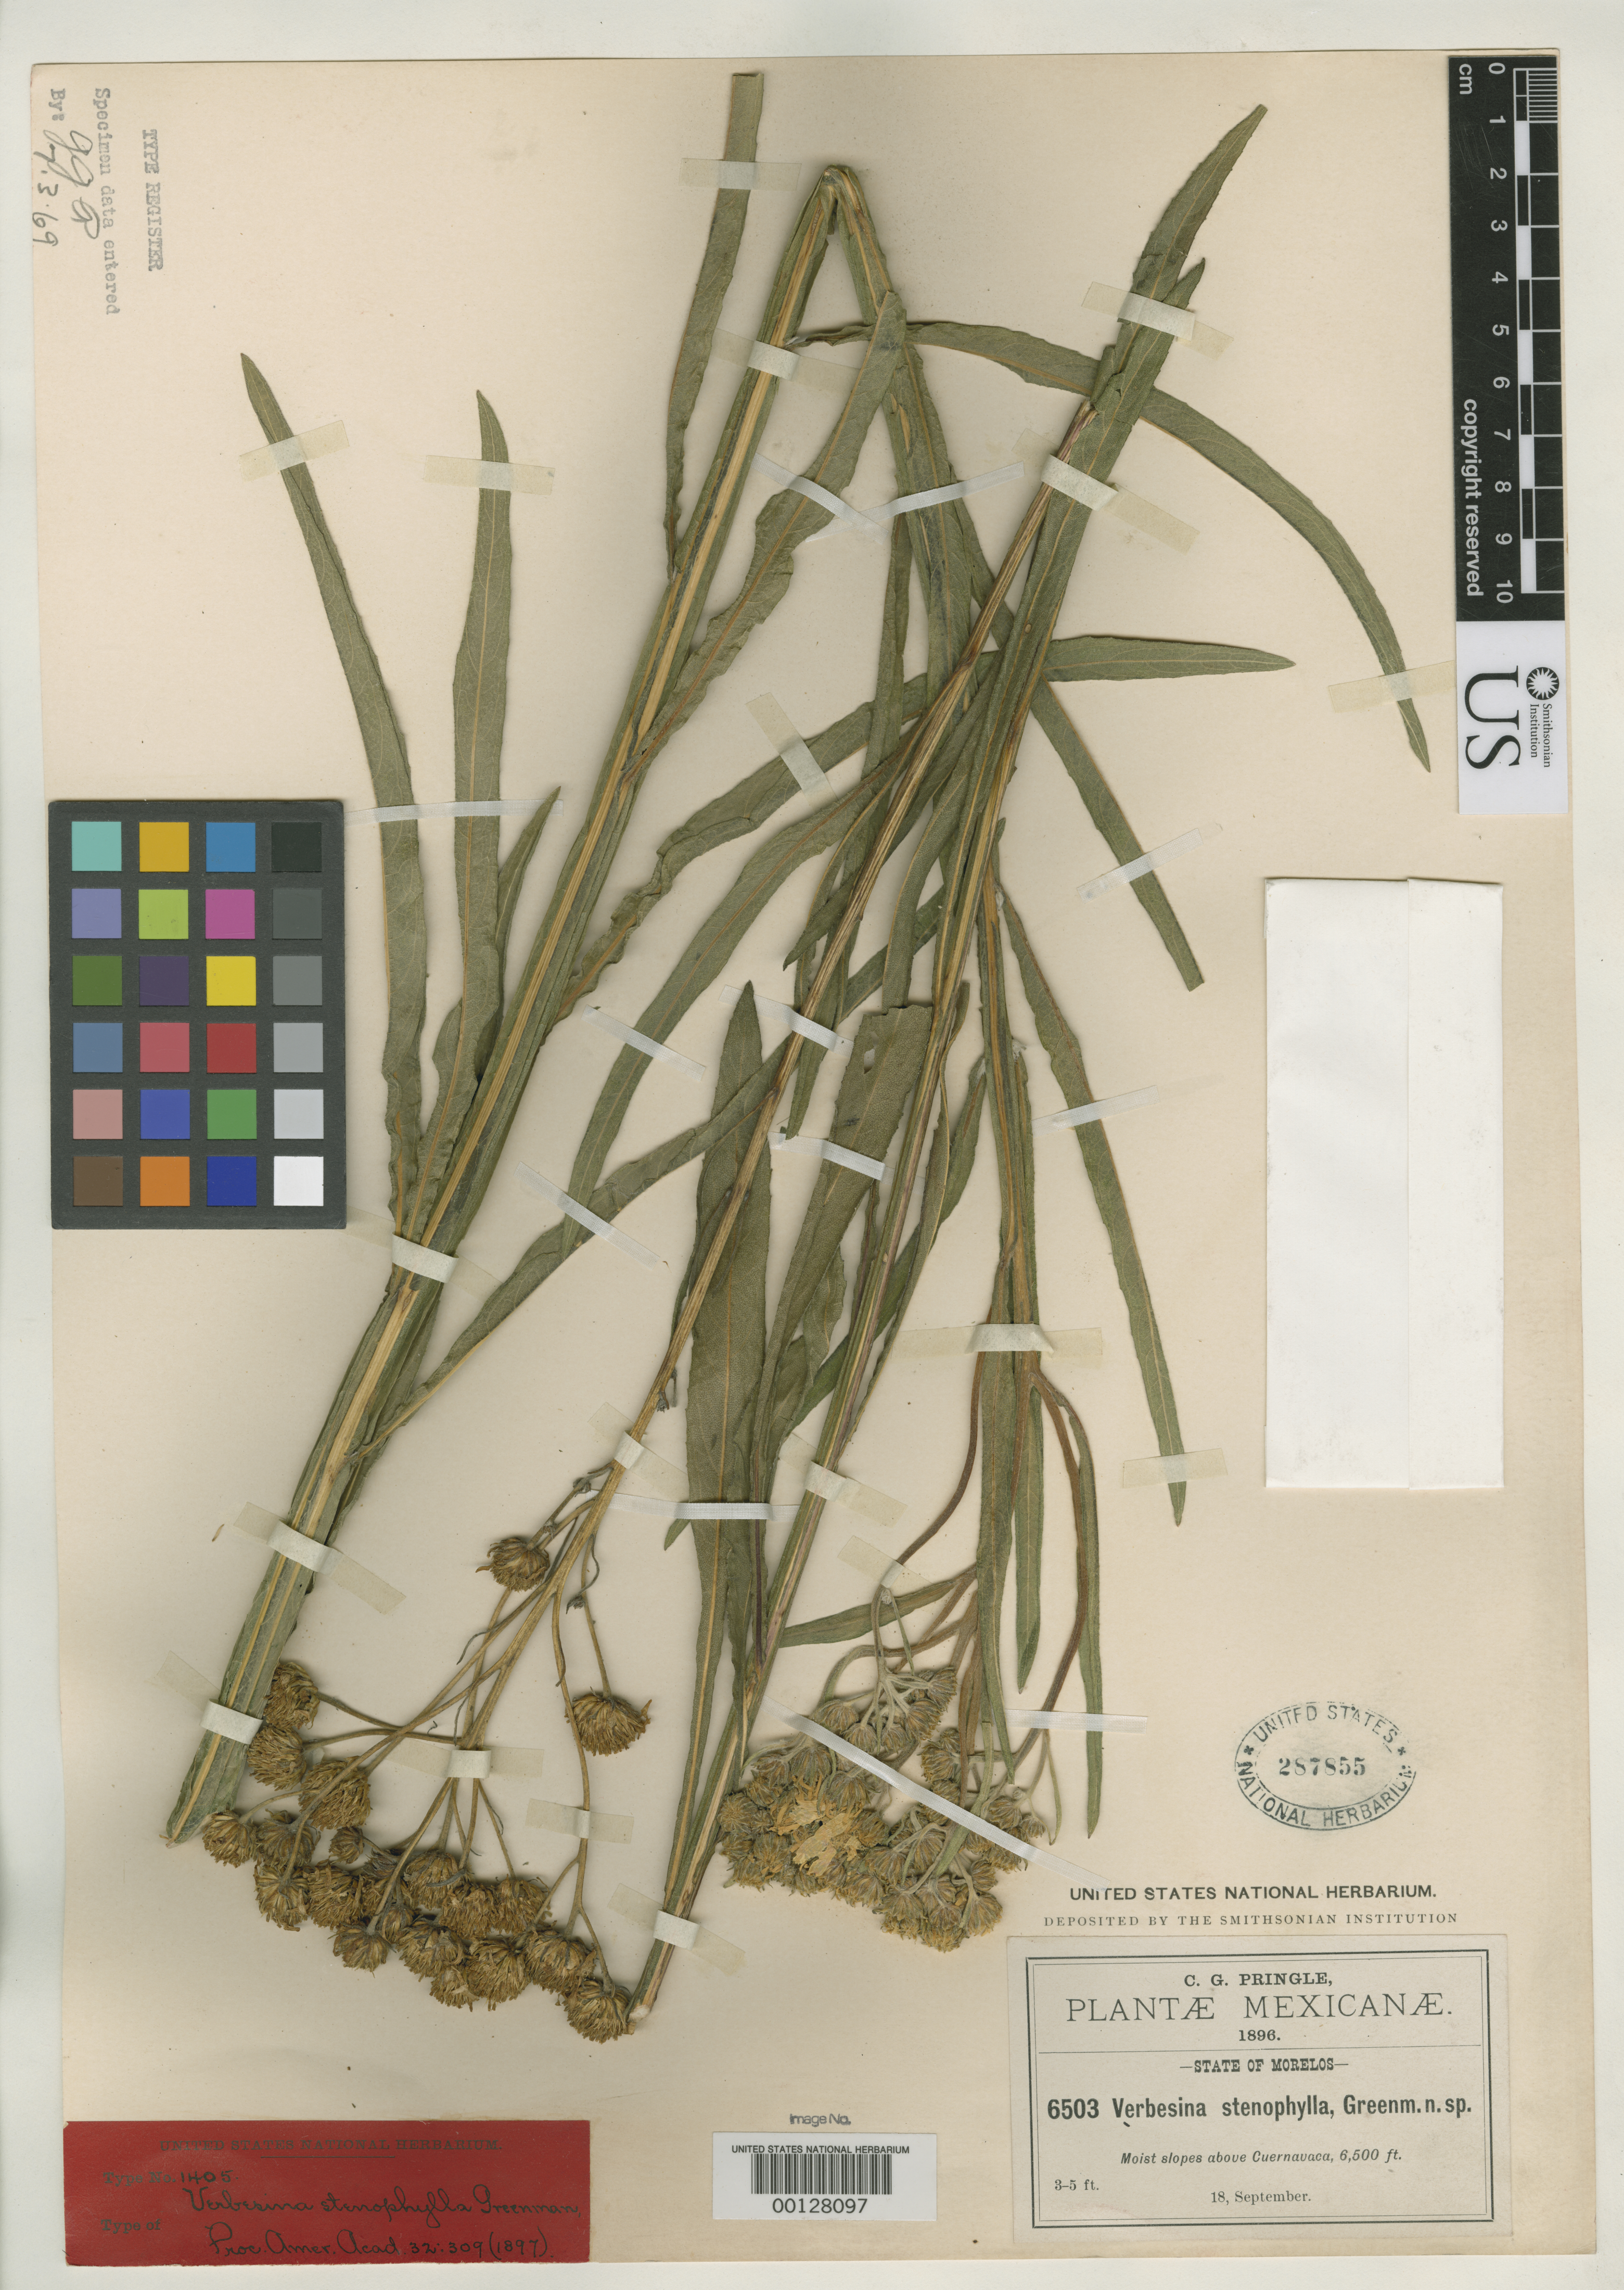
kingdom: Plantae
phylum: Tracheophyta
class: Magnoliopsida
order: Asterales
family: Asteraceae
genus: Verbesina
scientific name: Verbesina stenophylla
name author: Greenm.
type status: Isotype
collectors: C. G. Pringle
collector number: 6503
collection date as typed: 18 Sep 1896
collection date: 1896-09-18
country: Mexico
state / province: Morelos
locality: Cuernavaca.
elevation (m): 2000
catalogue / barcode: US 287855